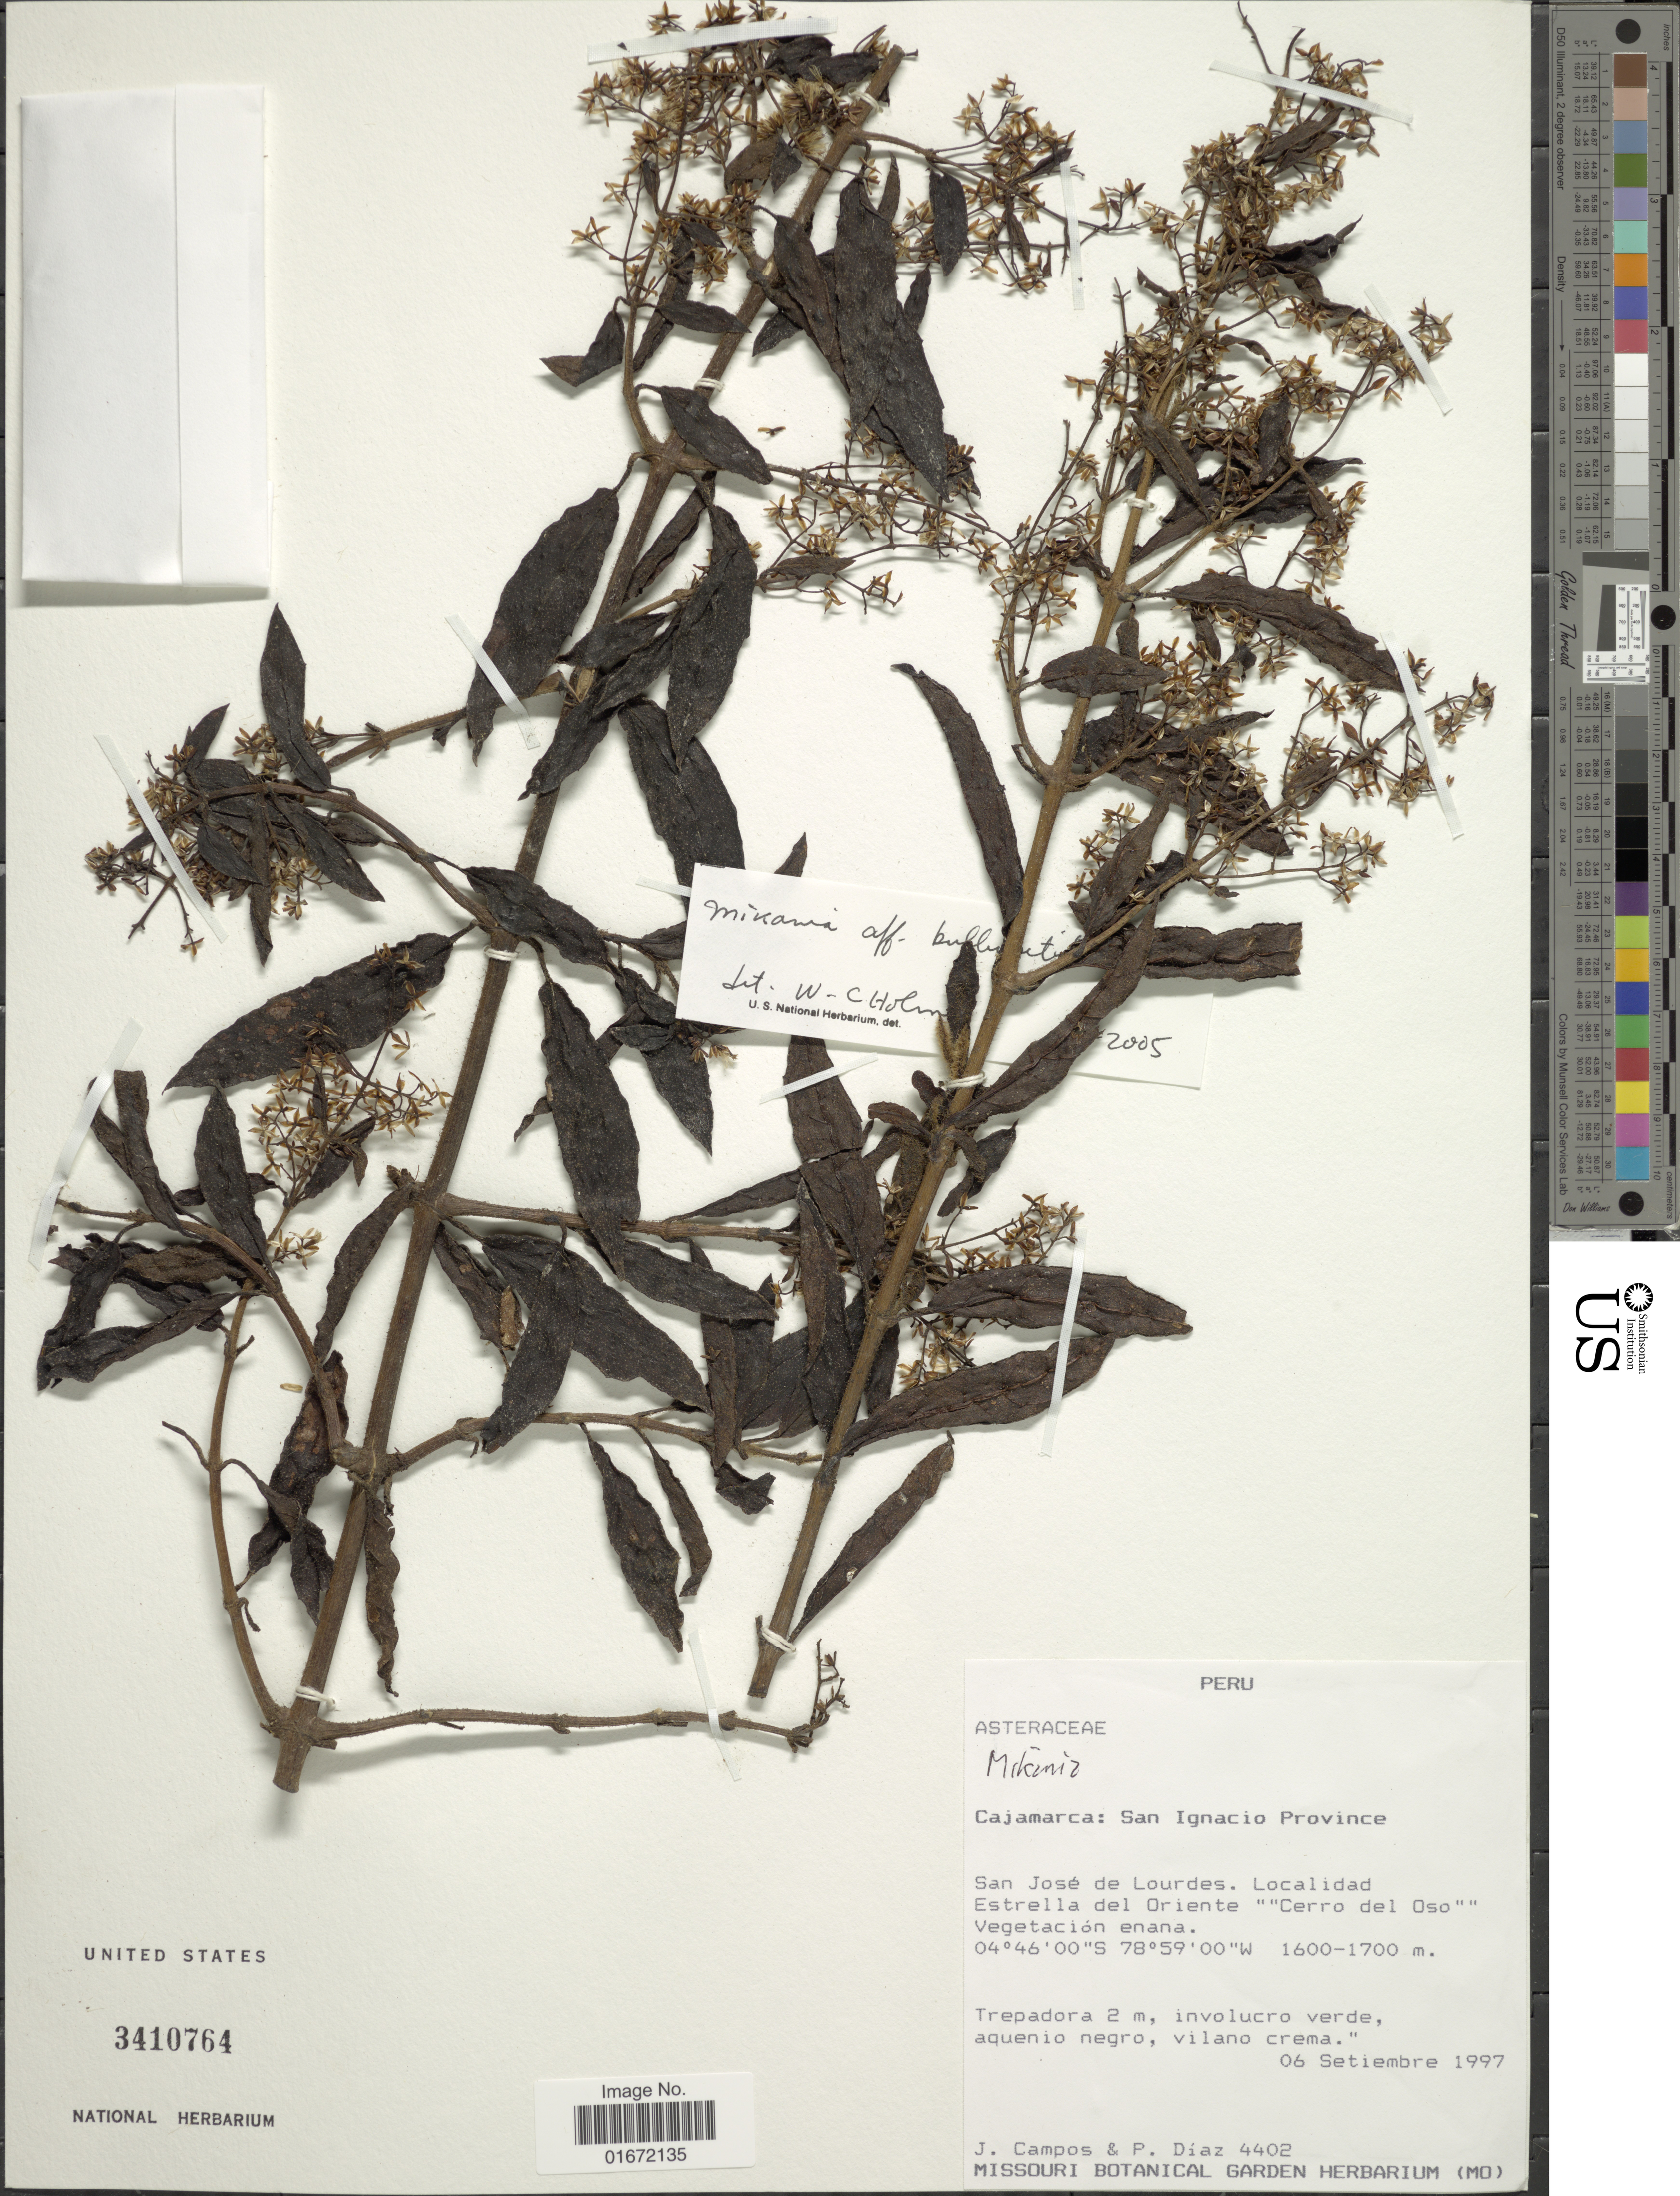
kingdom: Plantae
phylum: Tracheophyta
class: Magnoliopsida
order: Asterales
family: Asteraceae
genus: Mikania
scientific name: Mikania bulbisetifera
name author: Cuatrec.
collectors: J. Campos & W. Díaz P.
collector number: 4402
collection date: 1997-09-06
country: Peru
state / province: Cajamarca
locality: Cajamarca: San Ignacio Province. San José de Lourdes. Localidad Estrella del Oriente "Cerro del Oso"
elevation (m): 1600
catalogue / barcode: US 3410764